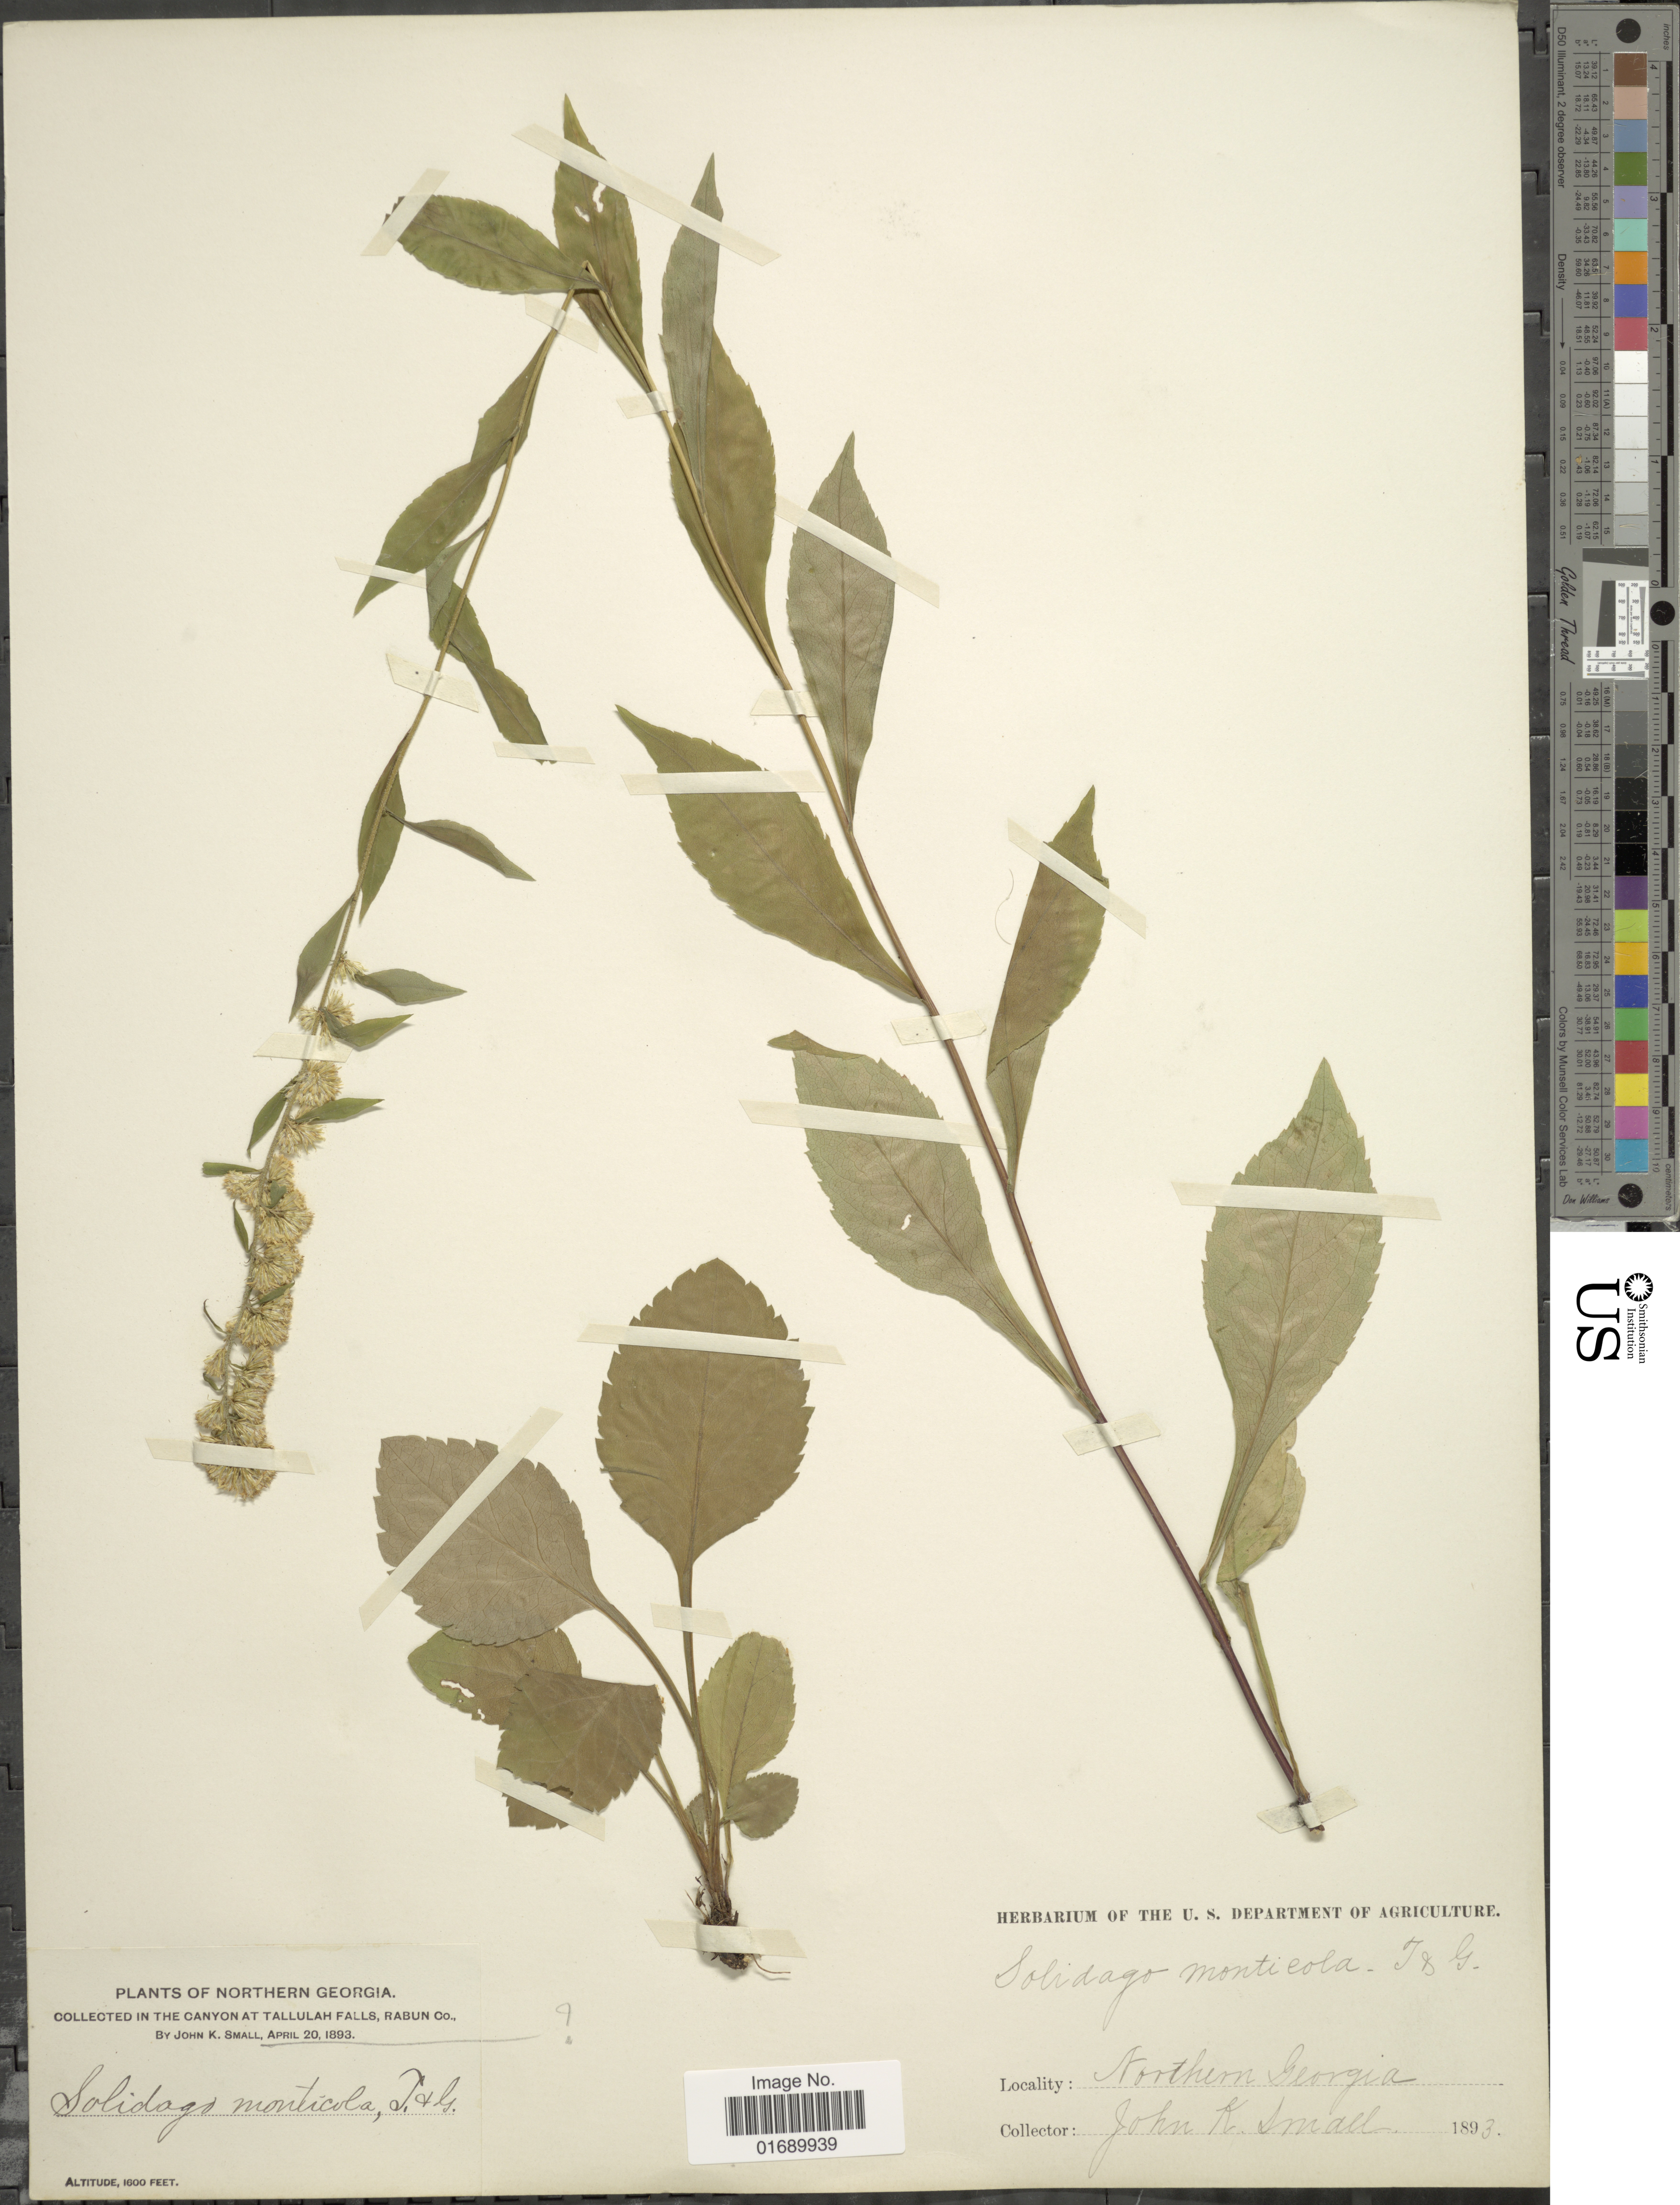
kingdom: Plantae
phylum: Tracheophyta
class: Magnoliopsida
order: Asterales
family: Asteraceae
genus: Solidago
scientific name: Solidago roanensis var. monticola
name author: (Torr. & A. Gray) Fernald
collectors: J. K. Small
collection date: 1893-04-20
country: United States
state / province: Georgia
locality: Northern Georgia, in the Canyon at Tallulah Falls, Rabun Co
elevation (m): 488